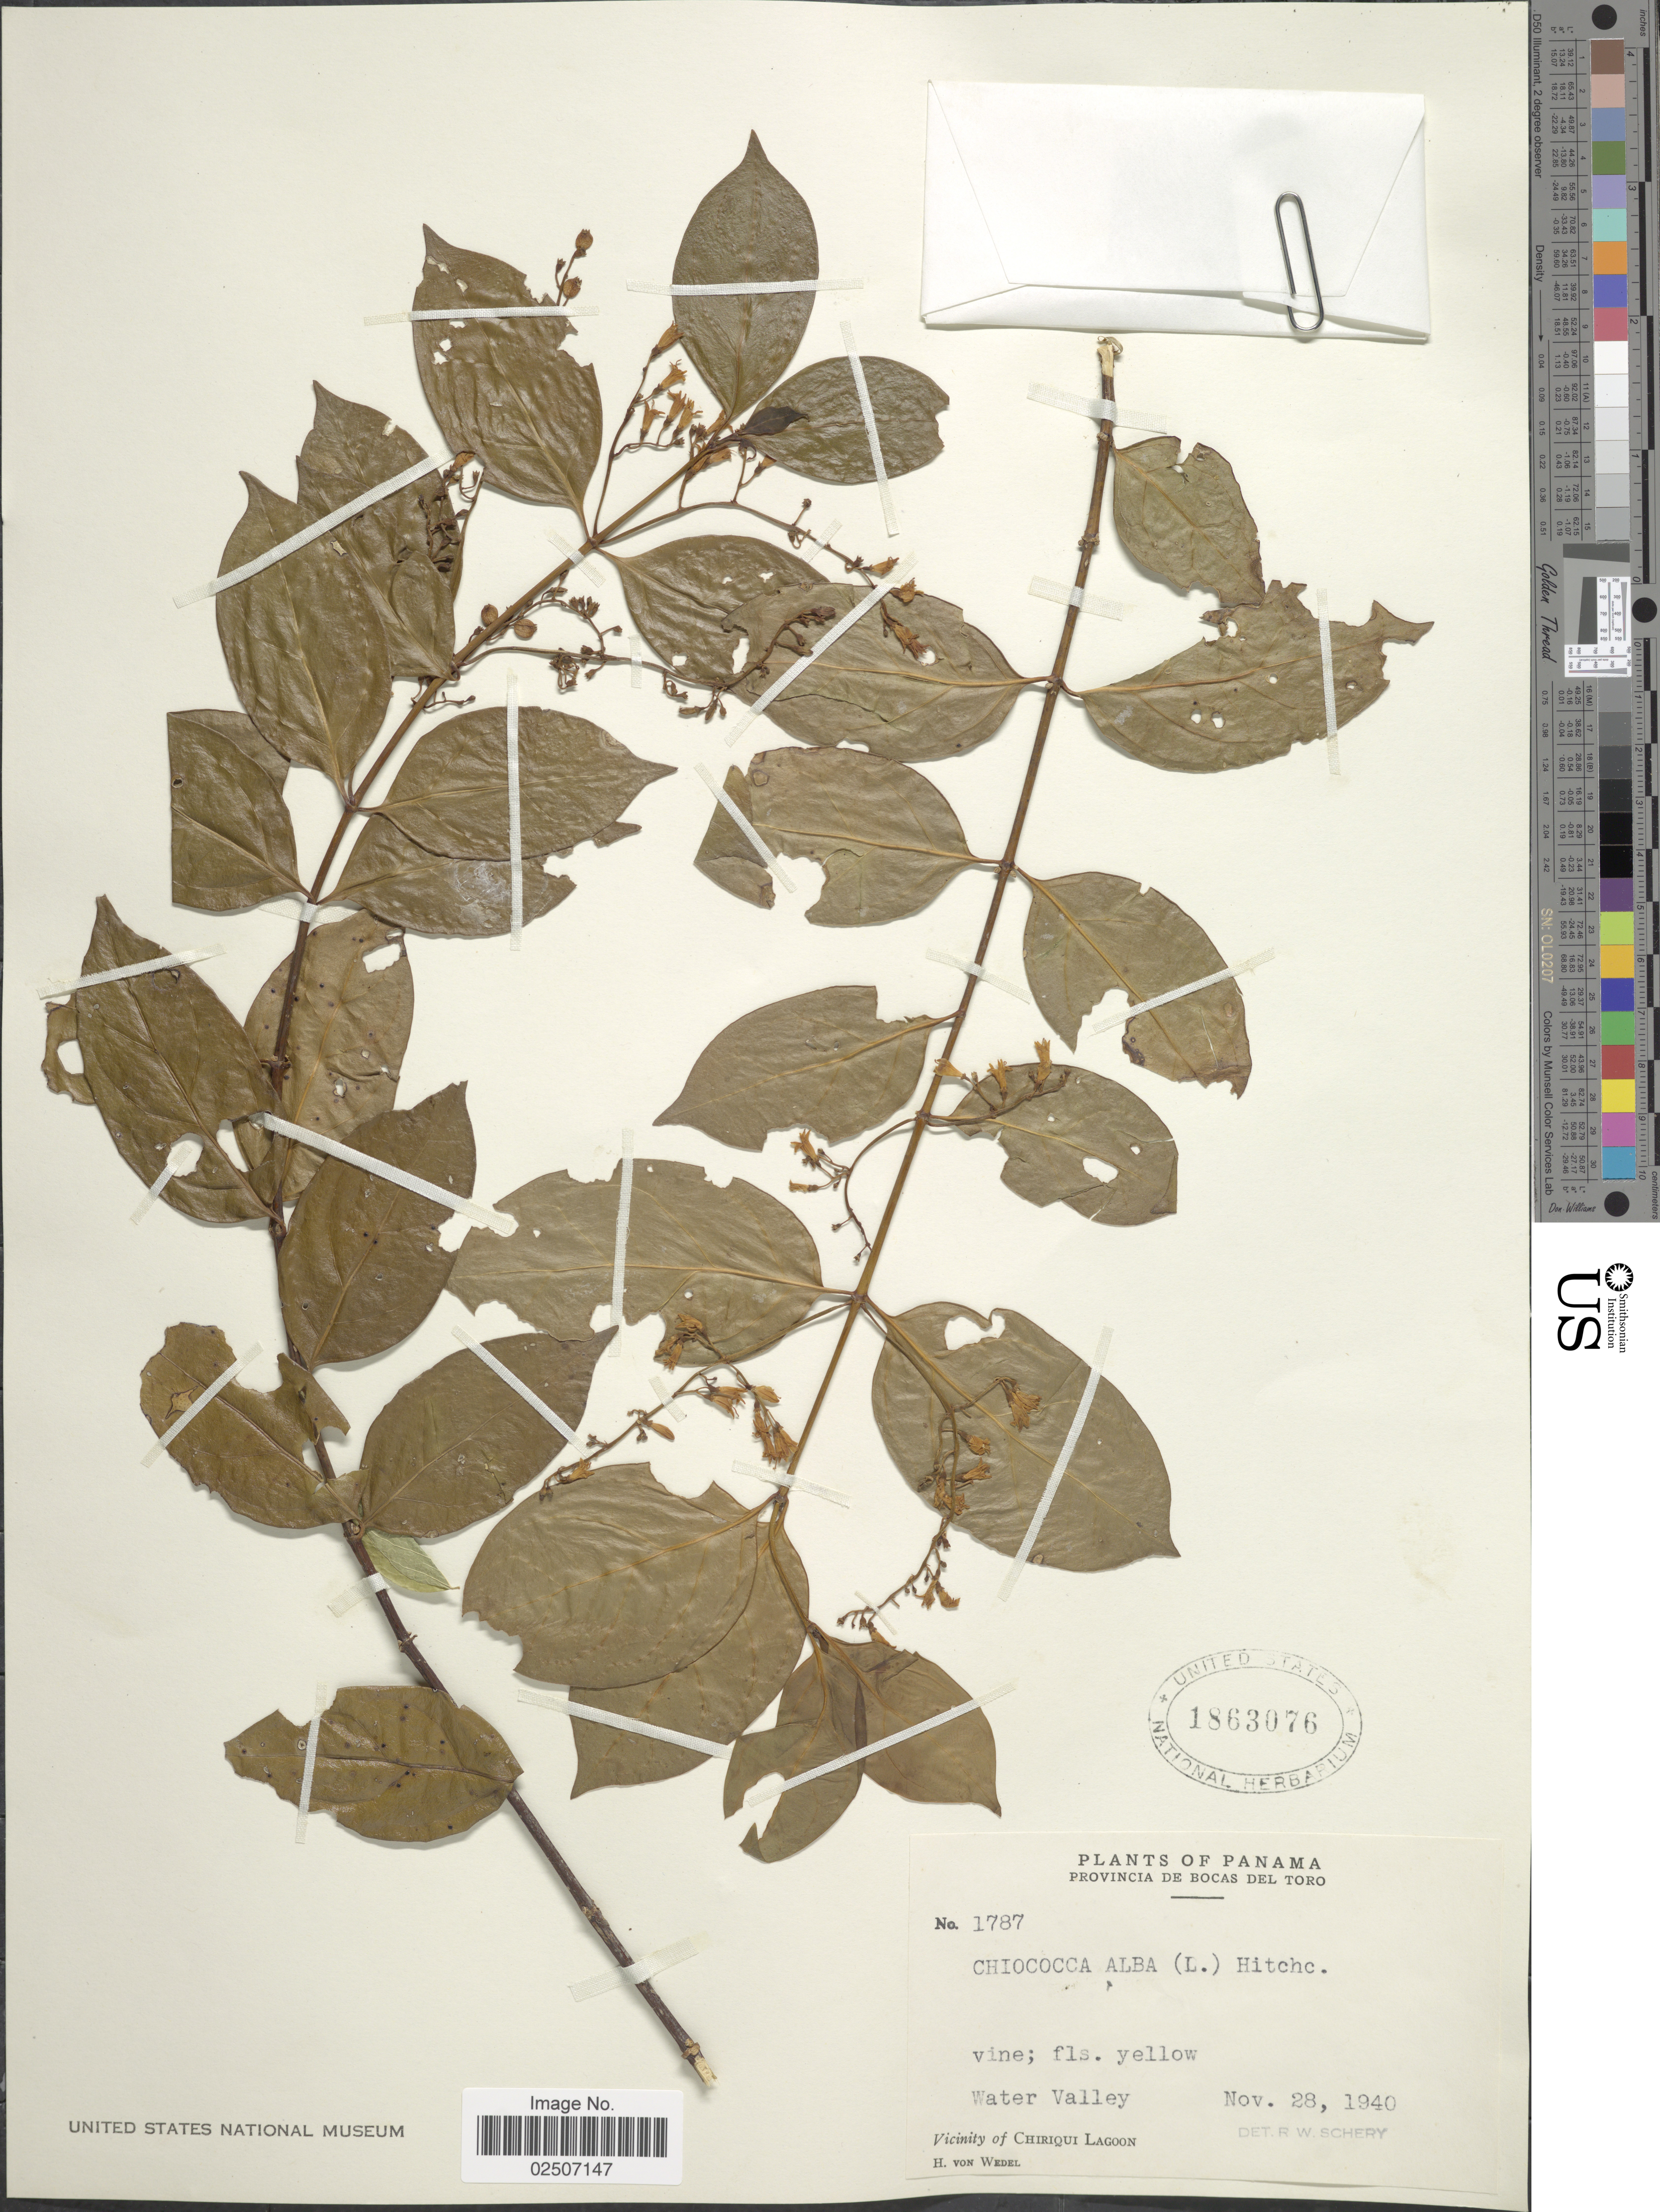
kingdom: Plantae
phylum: Tracheophyta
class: Magnoliopsida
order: Gentianales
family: Rubiaceae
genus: Chiococca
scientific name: Chiococca alba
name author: (L.) Hitchc.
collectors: H. von Wedel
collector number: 1787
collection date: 1940-11-28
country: Panama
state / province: Bocas del Toro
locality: Provincia de Bocas del Toro. Water Valley. Vicinity of Chiriqui Lagoon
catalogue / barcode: US 1863076